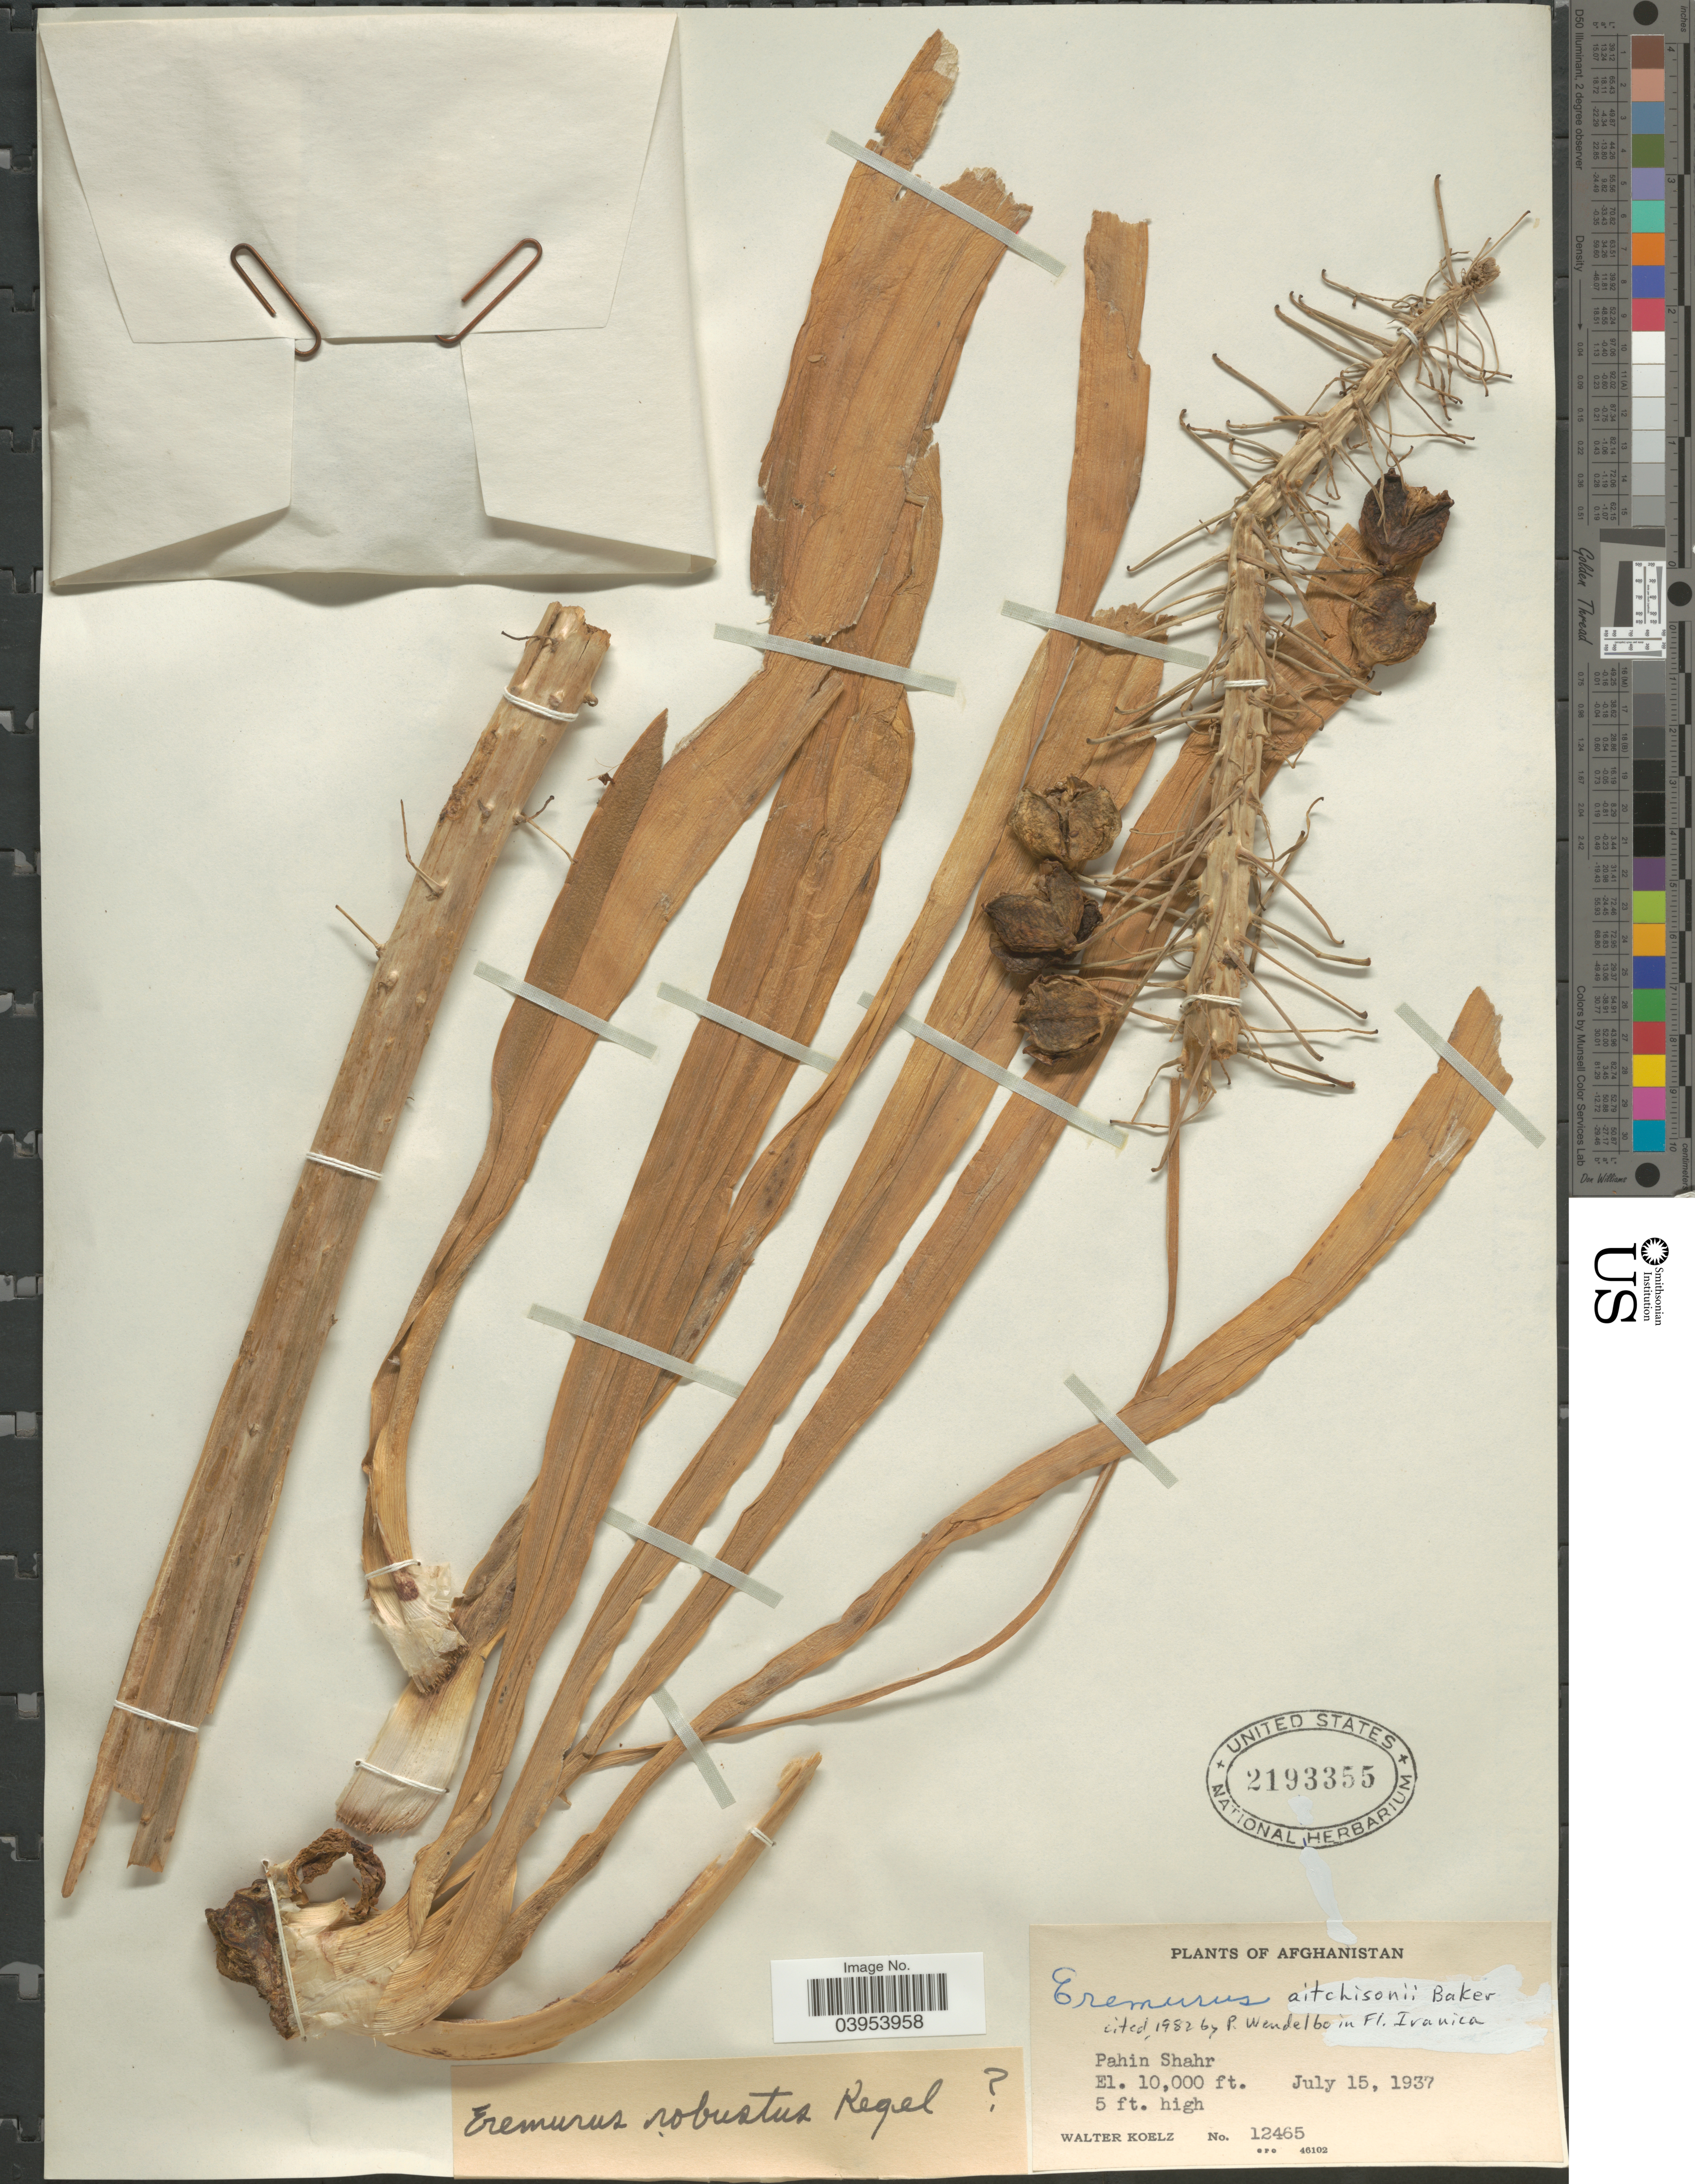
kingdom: Plantae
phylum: Tracheophyta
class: Liliopsida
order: Asparagales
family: Asphodelaceae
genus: Eremurus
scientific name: Eremurus aitchisonii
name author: Baker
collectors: W. N. Koelz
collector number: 12465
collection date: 1937-07-15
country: Afghanistan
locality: Pahin Shahr.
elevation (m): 3048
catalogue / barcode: US 2193355